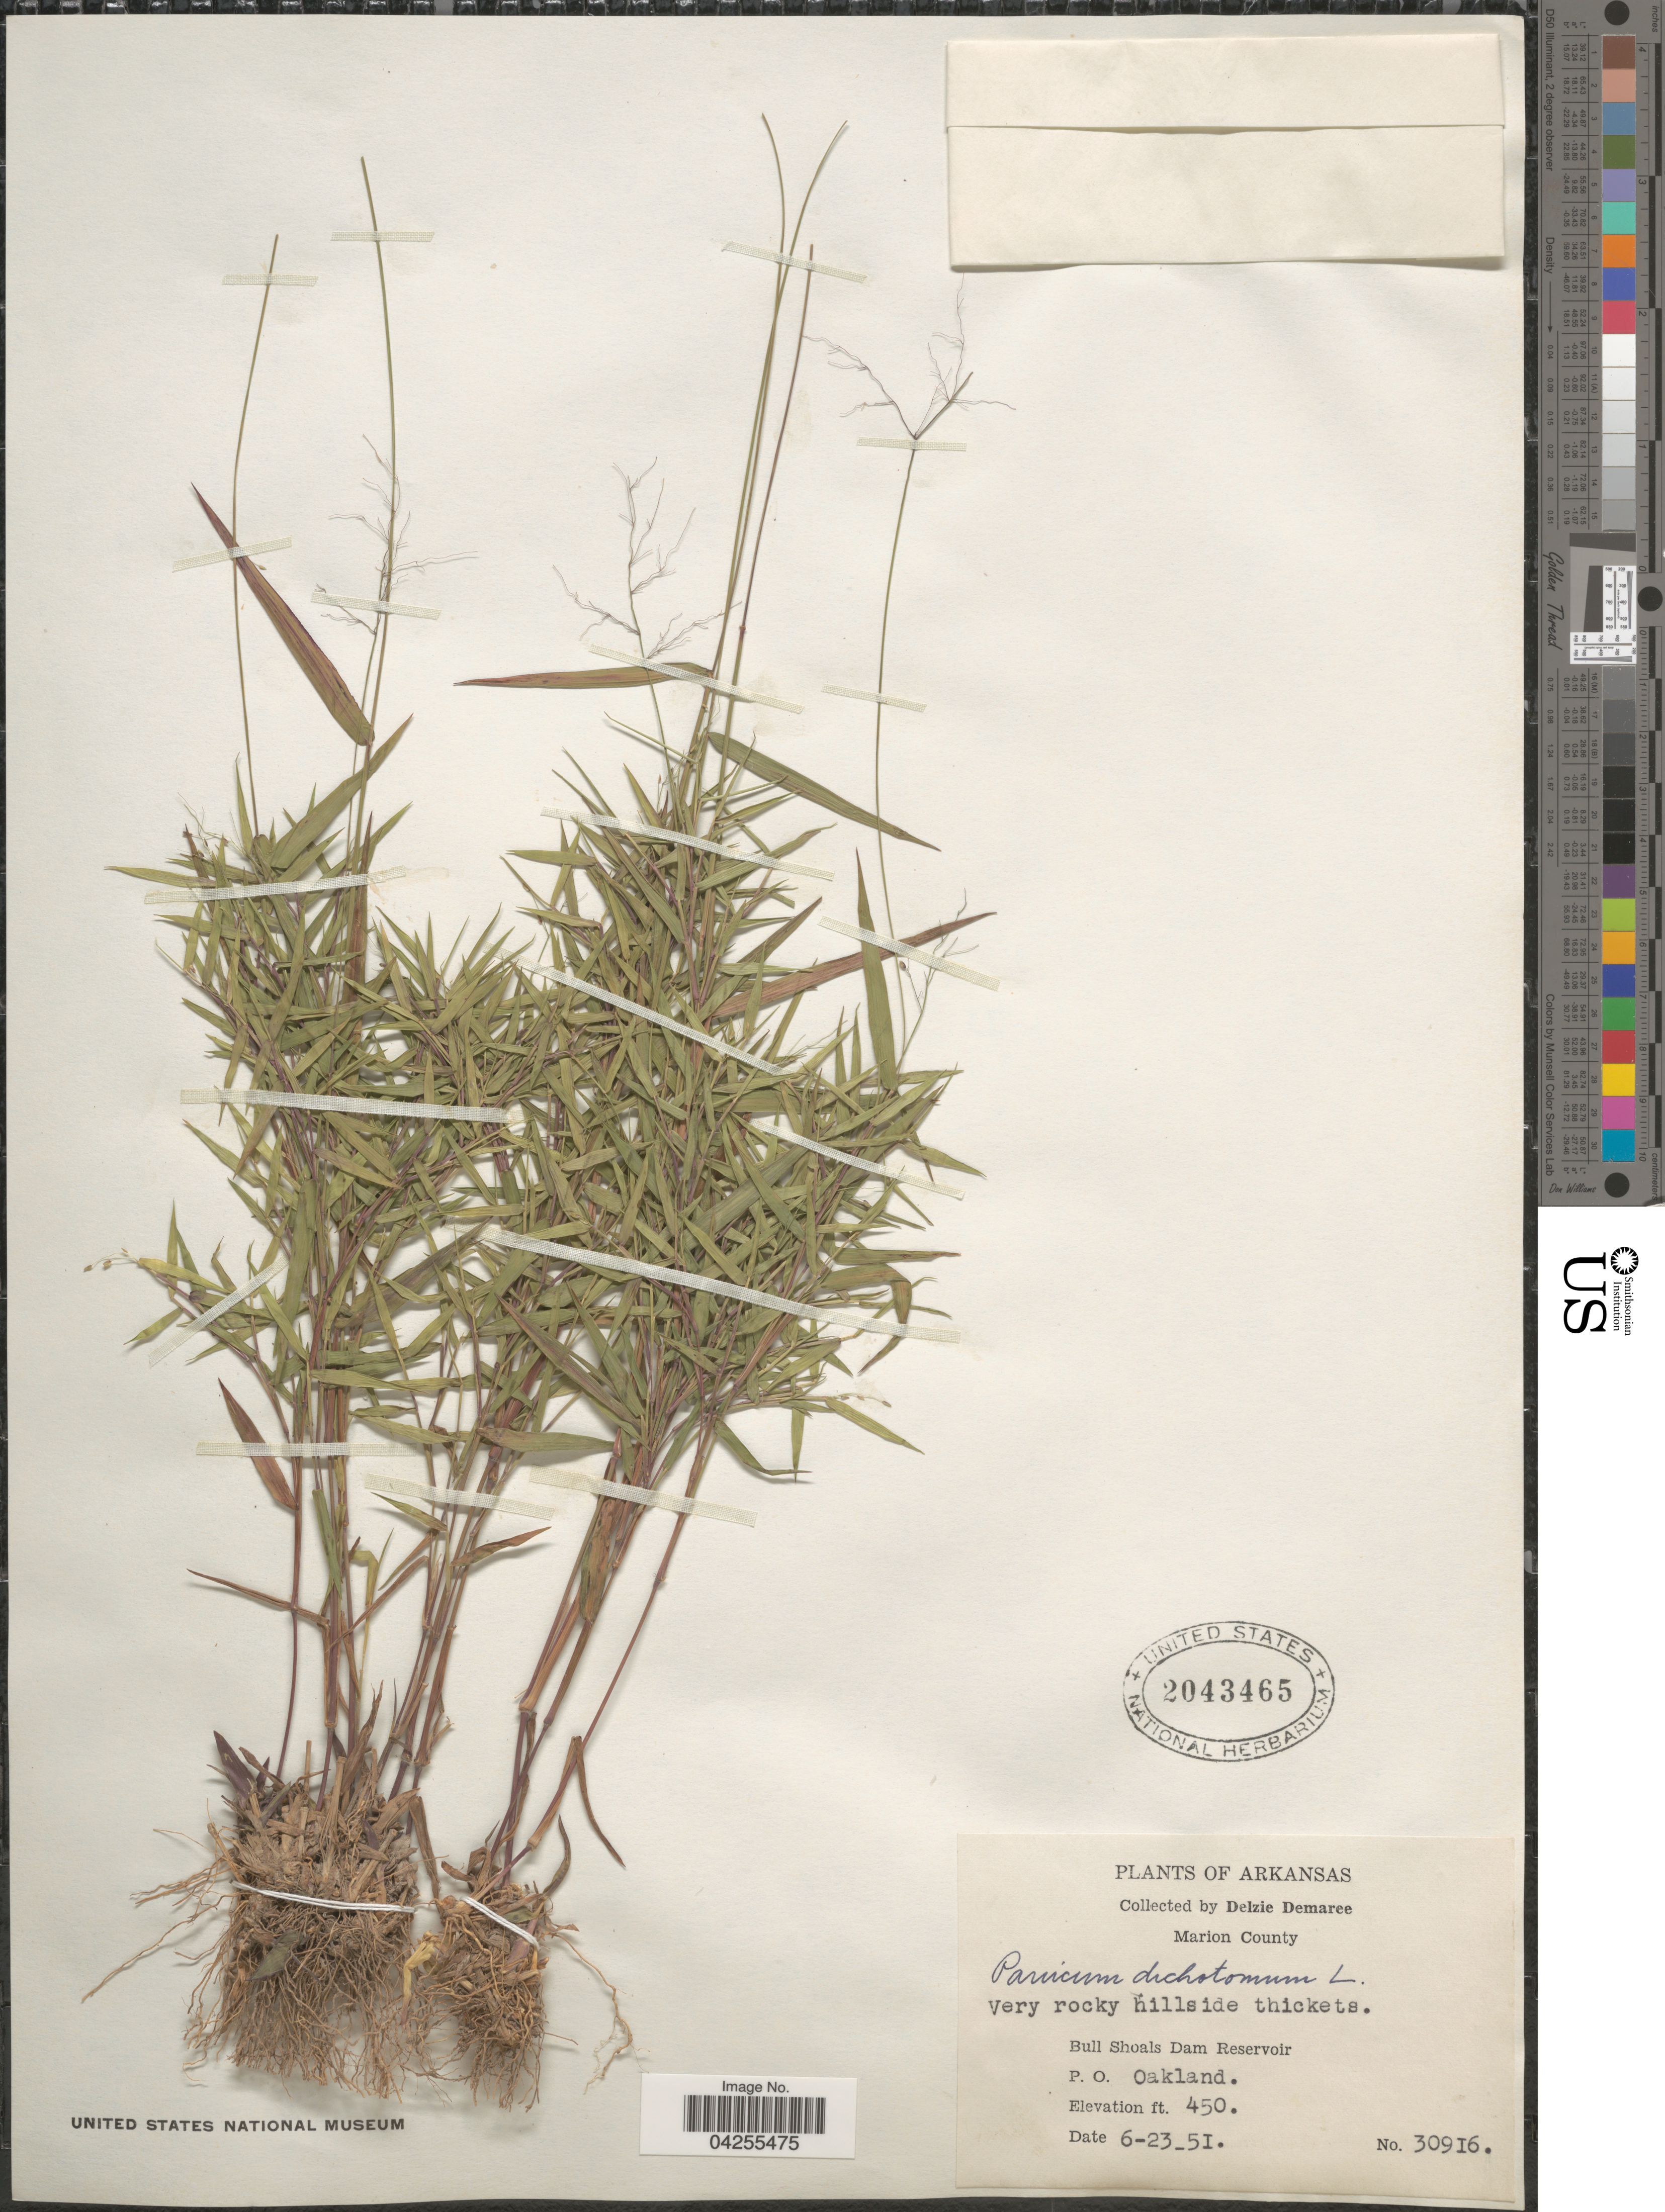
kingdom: Plantae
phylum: Tracheophyta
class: Liliopsida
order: Poales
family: Poaceae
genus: Dichanthelium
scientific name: Dichanthelium dichotomum var. dichotomum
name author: (L.) Gould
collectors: D. Demaree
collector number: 30916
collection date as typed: Transcribed d/m/y: 23/6/51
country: United States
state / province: Arkansas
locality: Marion County. Bull Shoals Dam Reservoir. P.O. Oakland.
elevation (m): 137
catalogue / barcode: US 2043465